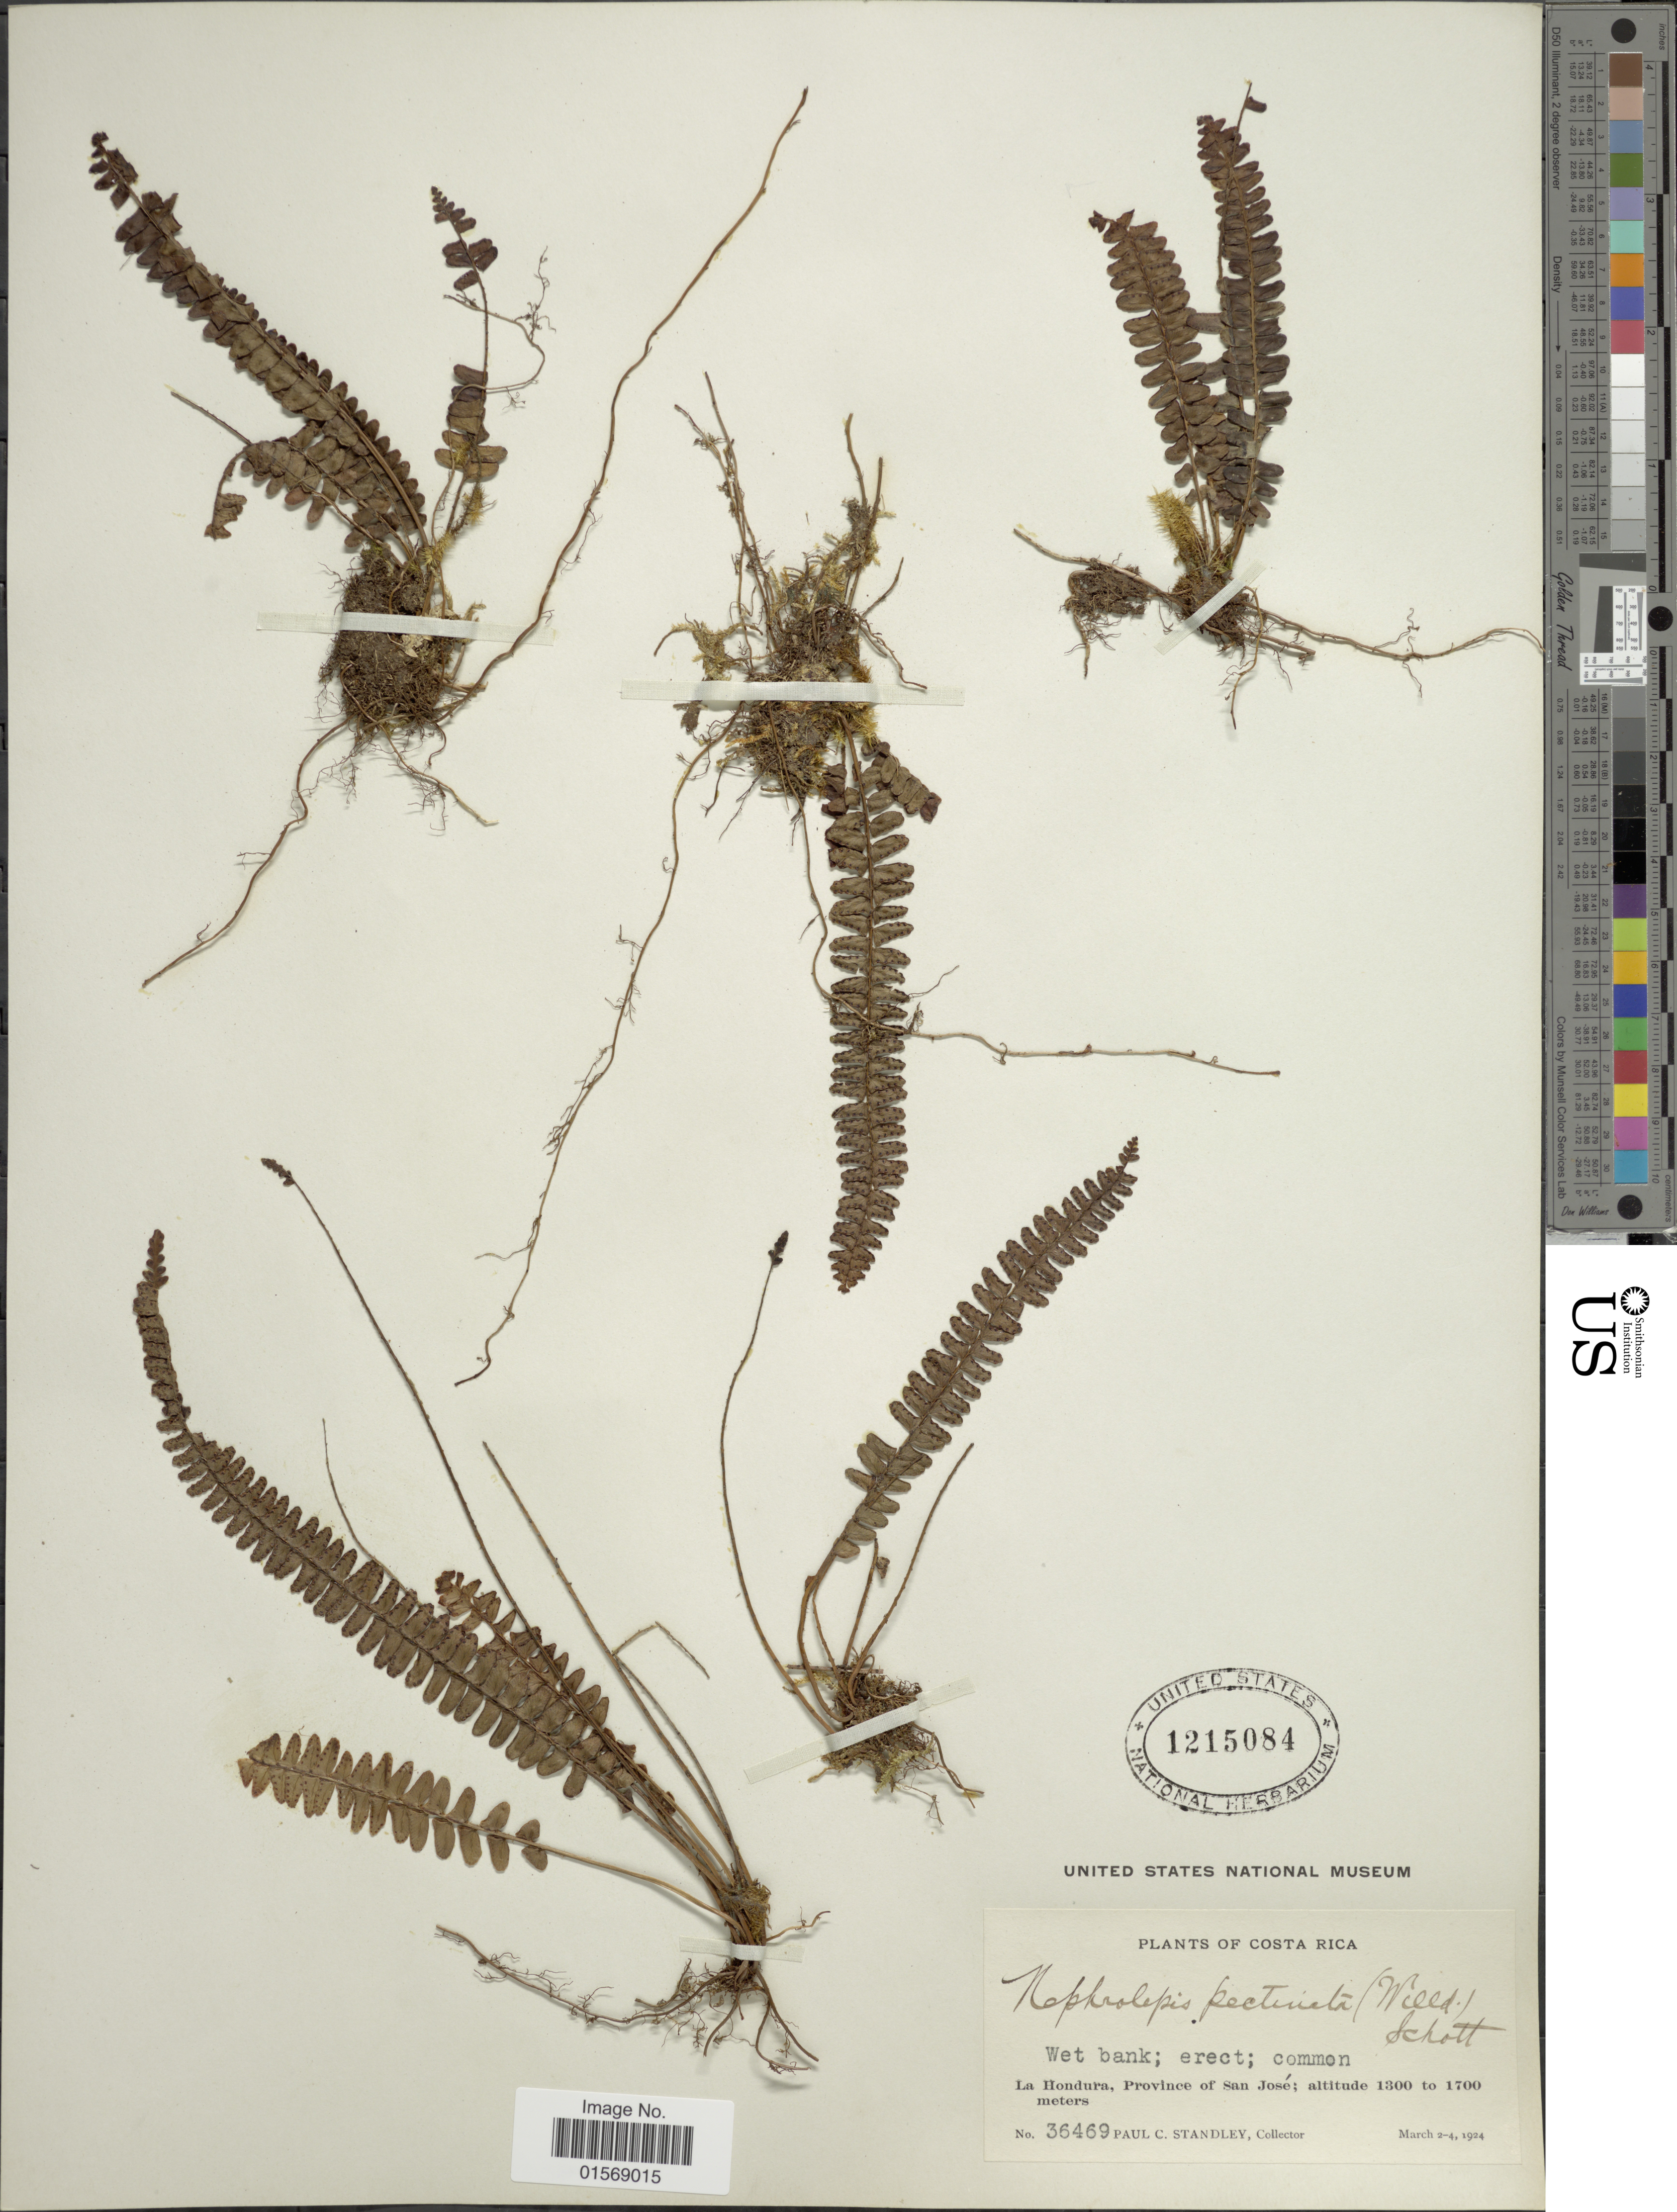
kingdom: Plantae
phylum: Tracheophyta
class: Polypodiopsida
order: Polypodiales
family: Nephrolepidaceae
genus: Nephrolepis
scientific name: Nephrolepis pectinata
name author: (Willd.) Schott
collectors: P. C. Standley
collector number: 36469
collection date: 1924-03-02/1924-03-04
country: Costa Rica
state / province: San José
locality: Costa Rica, La Hondura, Province of San Jose.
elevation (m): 1300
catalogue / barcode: US 1215084